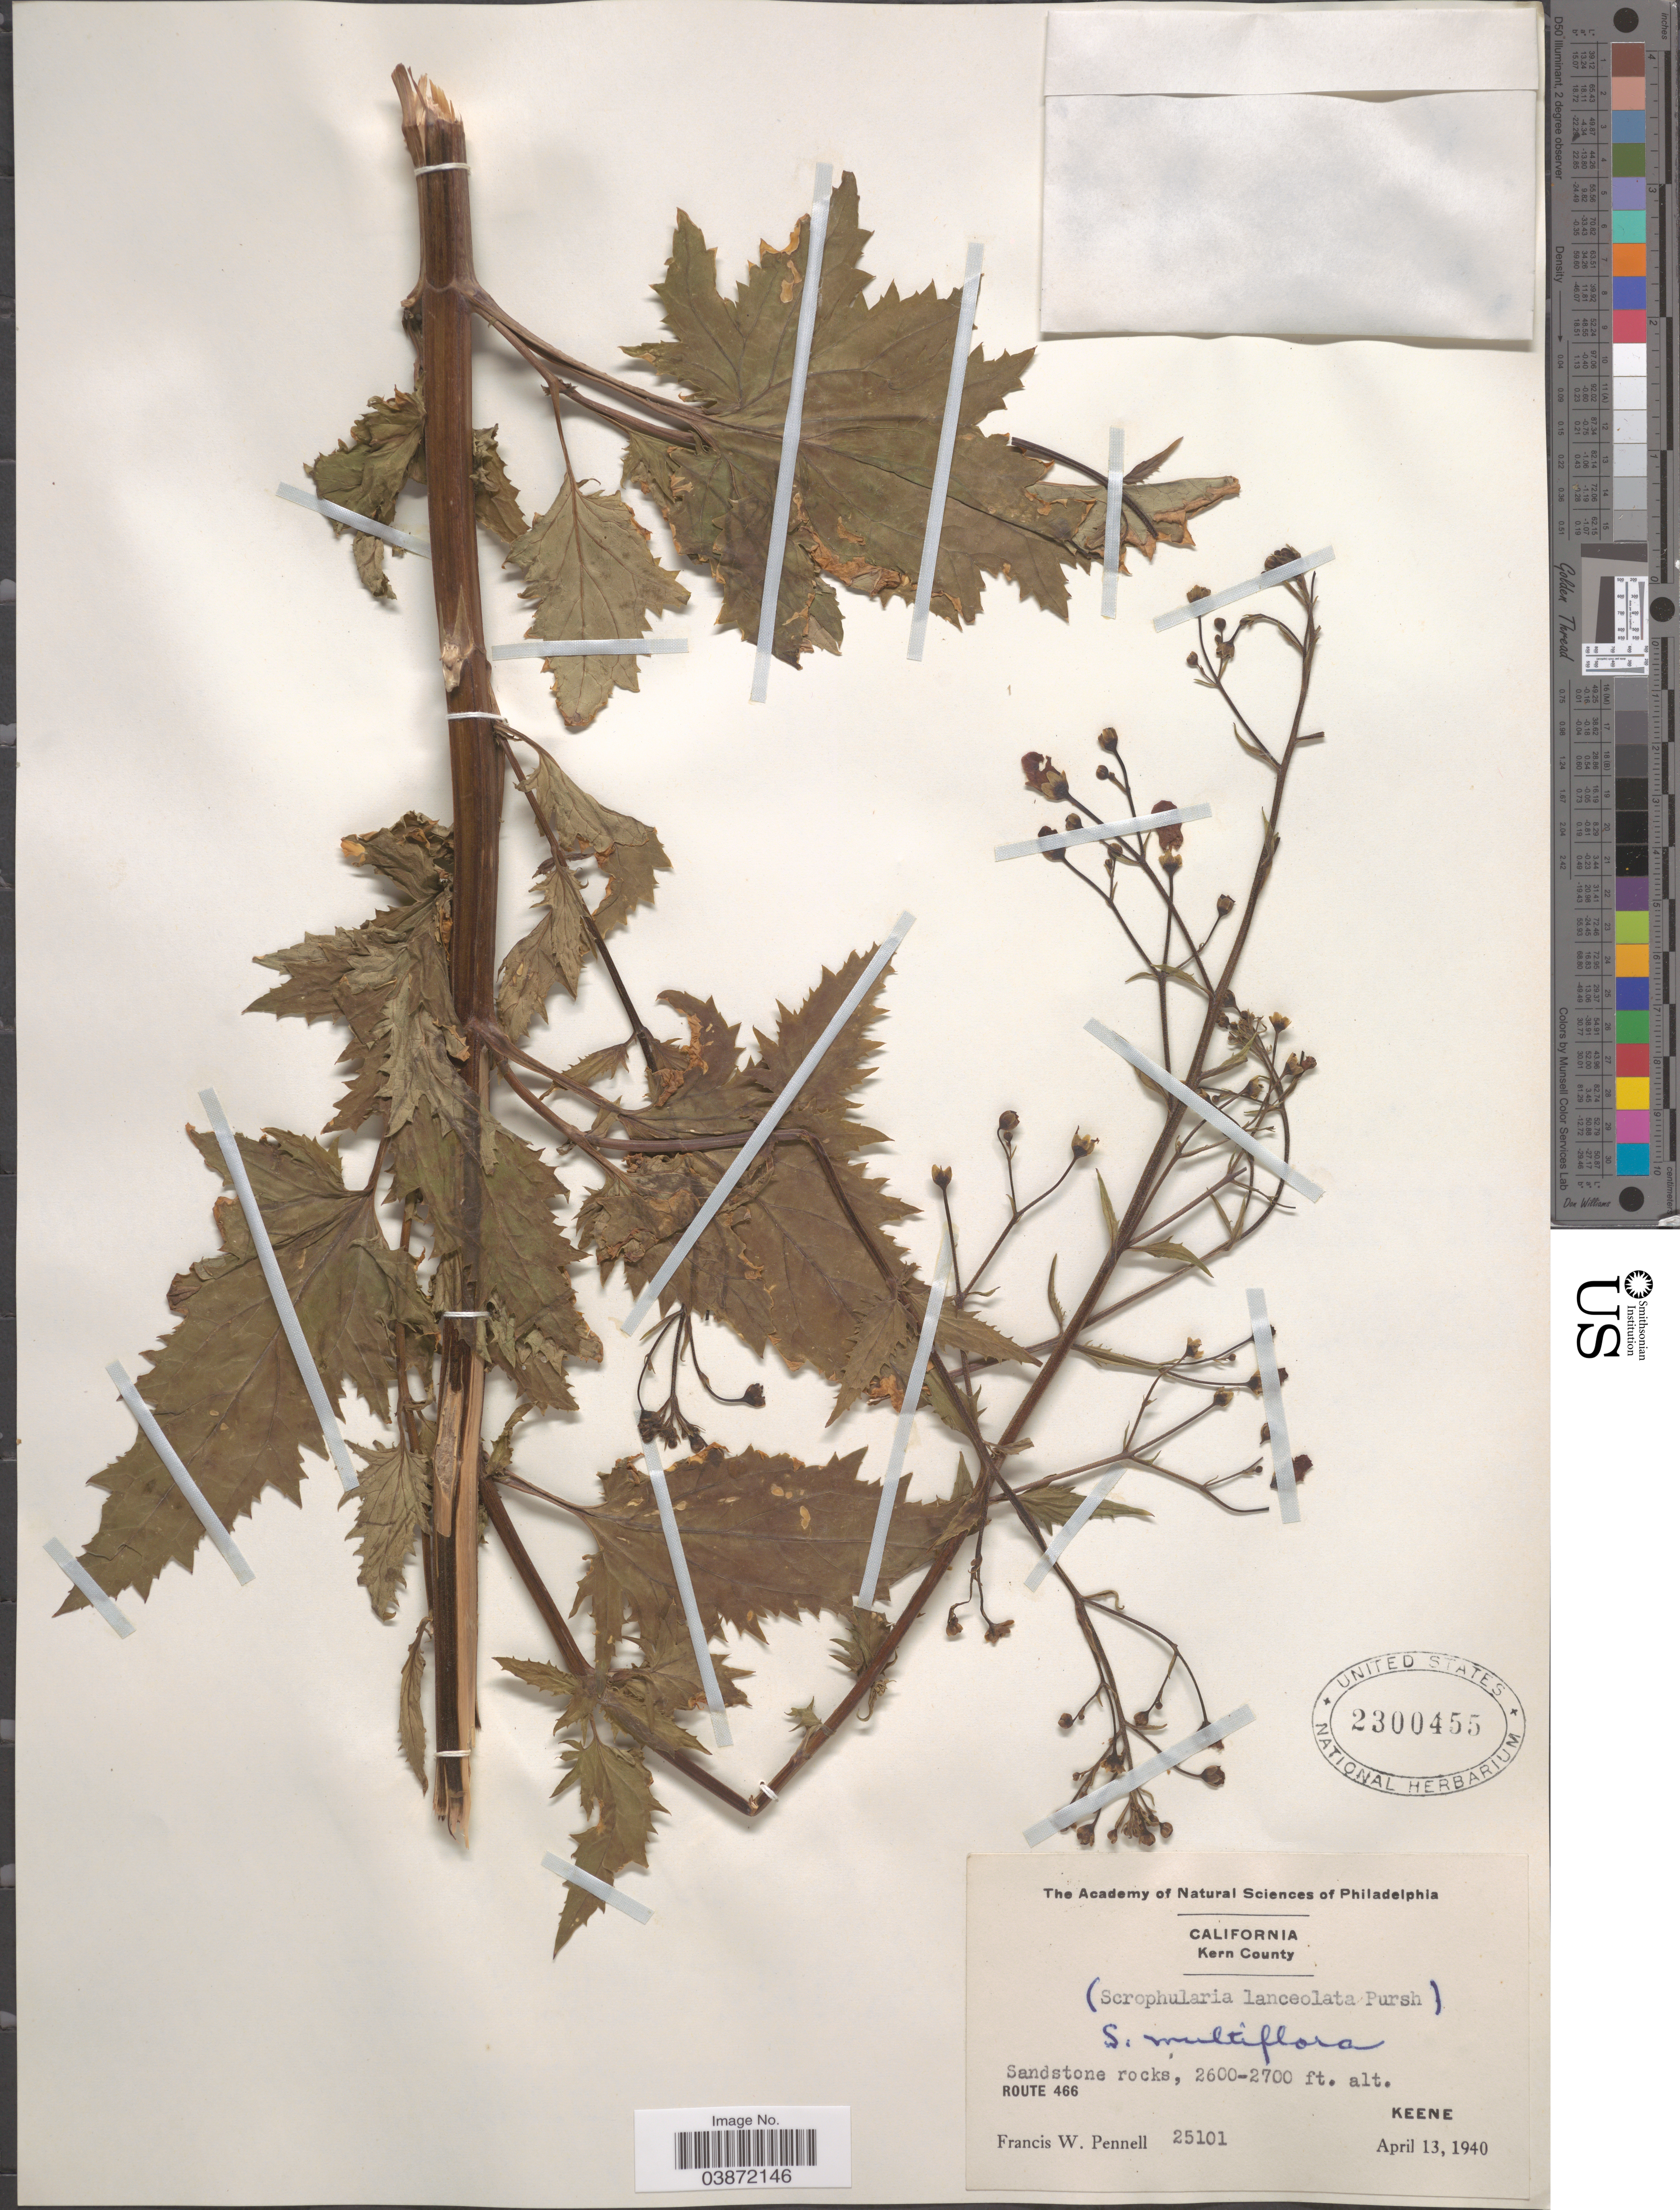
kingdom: Plantae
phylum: Tracheophyta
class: Magnoliopsida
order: Lamiales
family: Scrophulariaceae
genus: Scrophularia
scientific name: Scrophularia multiflora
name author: Pennell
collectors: F. W. Pennell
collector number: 25101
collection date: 1940-04-13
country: United States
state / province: California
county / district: Kern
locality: Kern County. Sandstone rocks, Route 466. Keene.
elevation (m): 792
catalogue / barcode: US 2300455